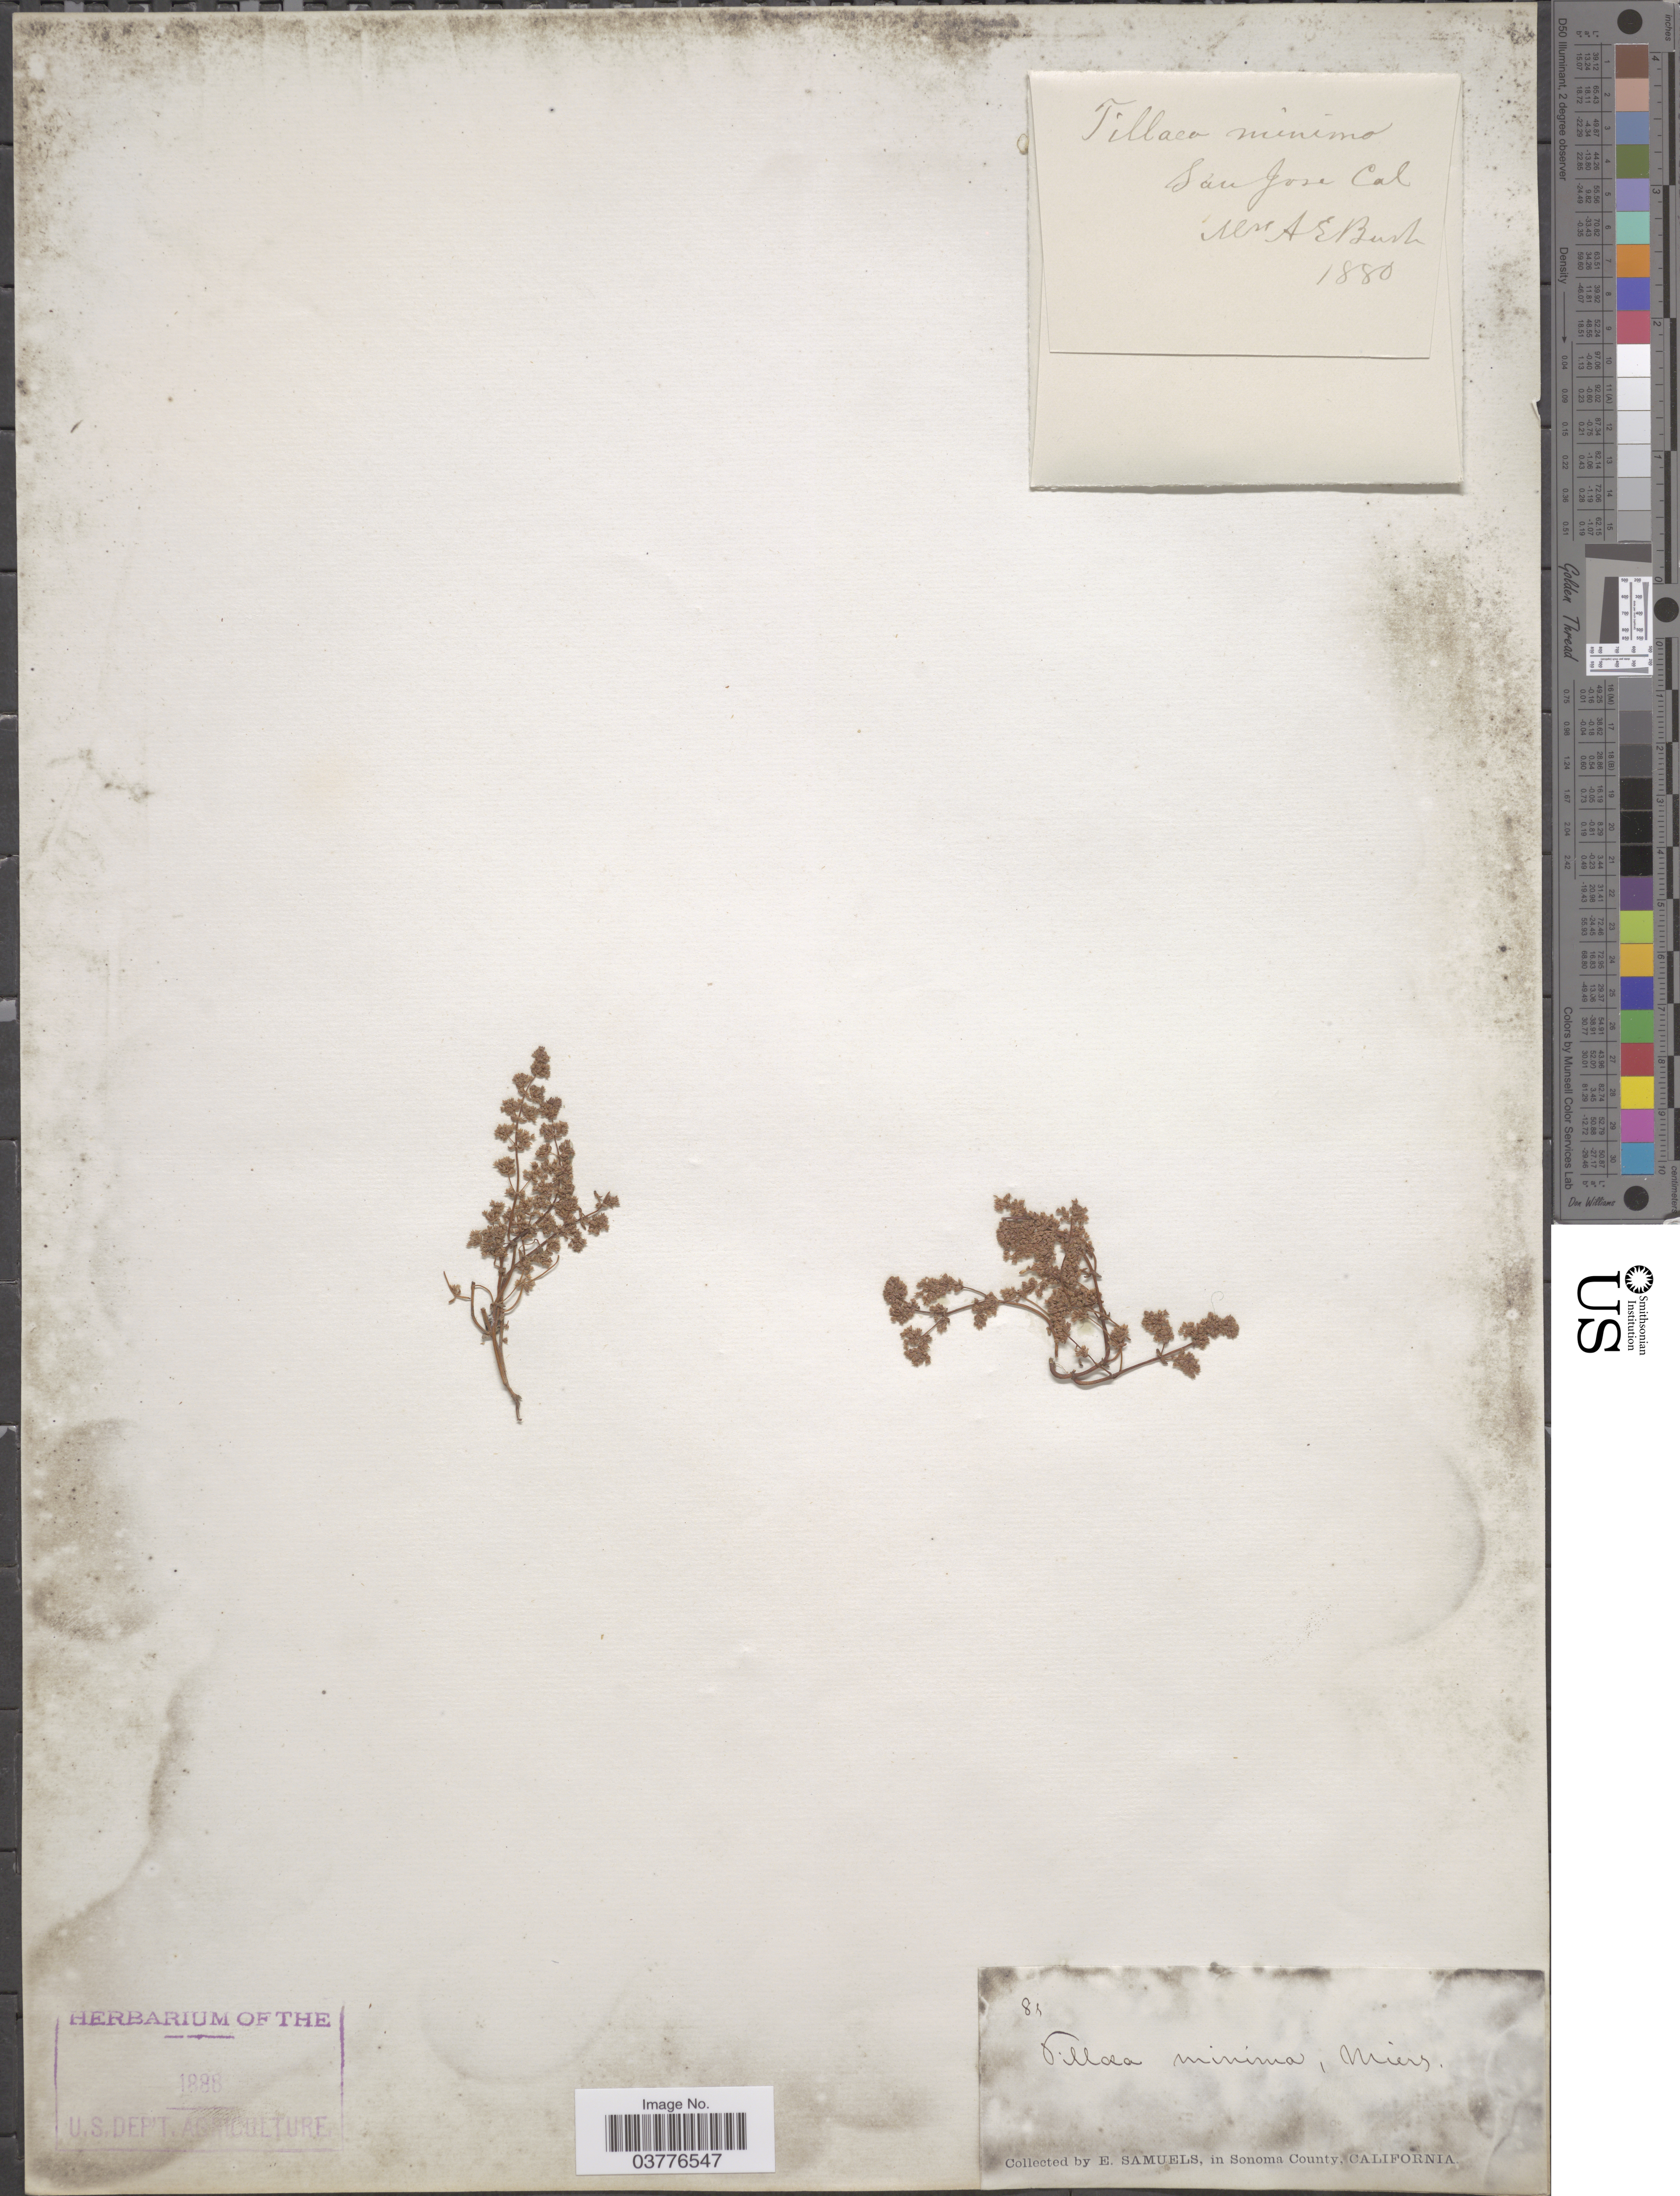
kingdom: Plantae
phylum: Tracheophyta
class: Magnoliopsida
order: Saxifragales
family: Crassulaceae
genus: Crassula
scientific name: Crassula connata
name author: (Ruiz & Pav.) A. Berger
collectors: E. Samuels & A. E. Bush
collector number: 81*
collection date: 1880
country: United States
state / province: California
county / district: Sonoma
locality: Sonoma County. San Jose.